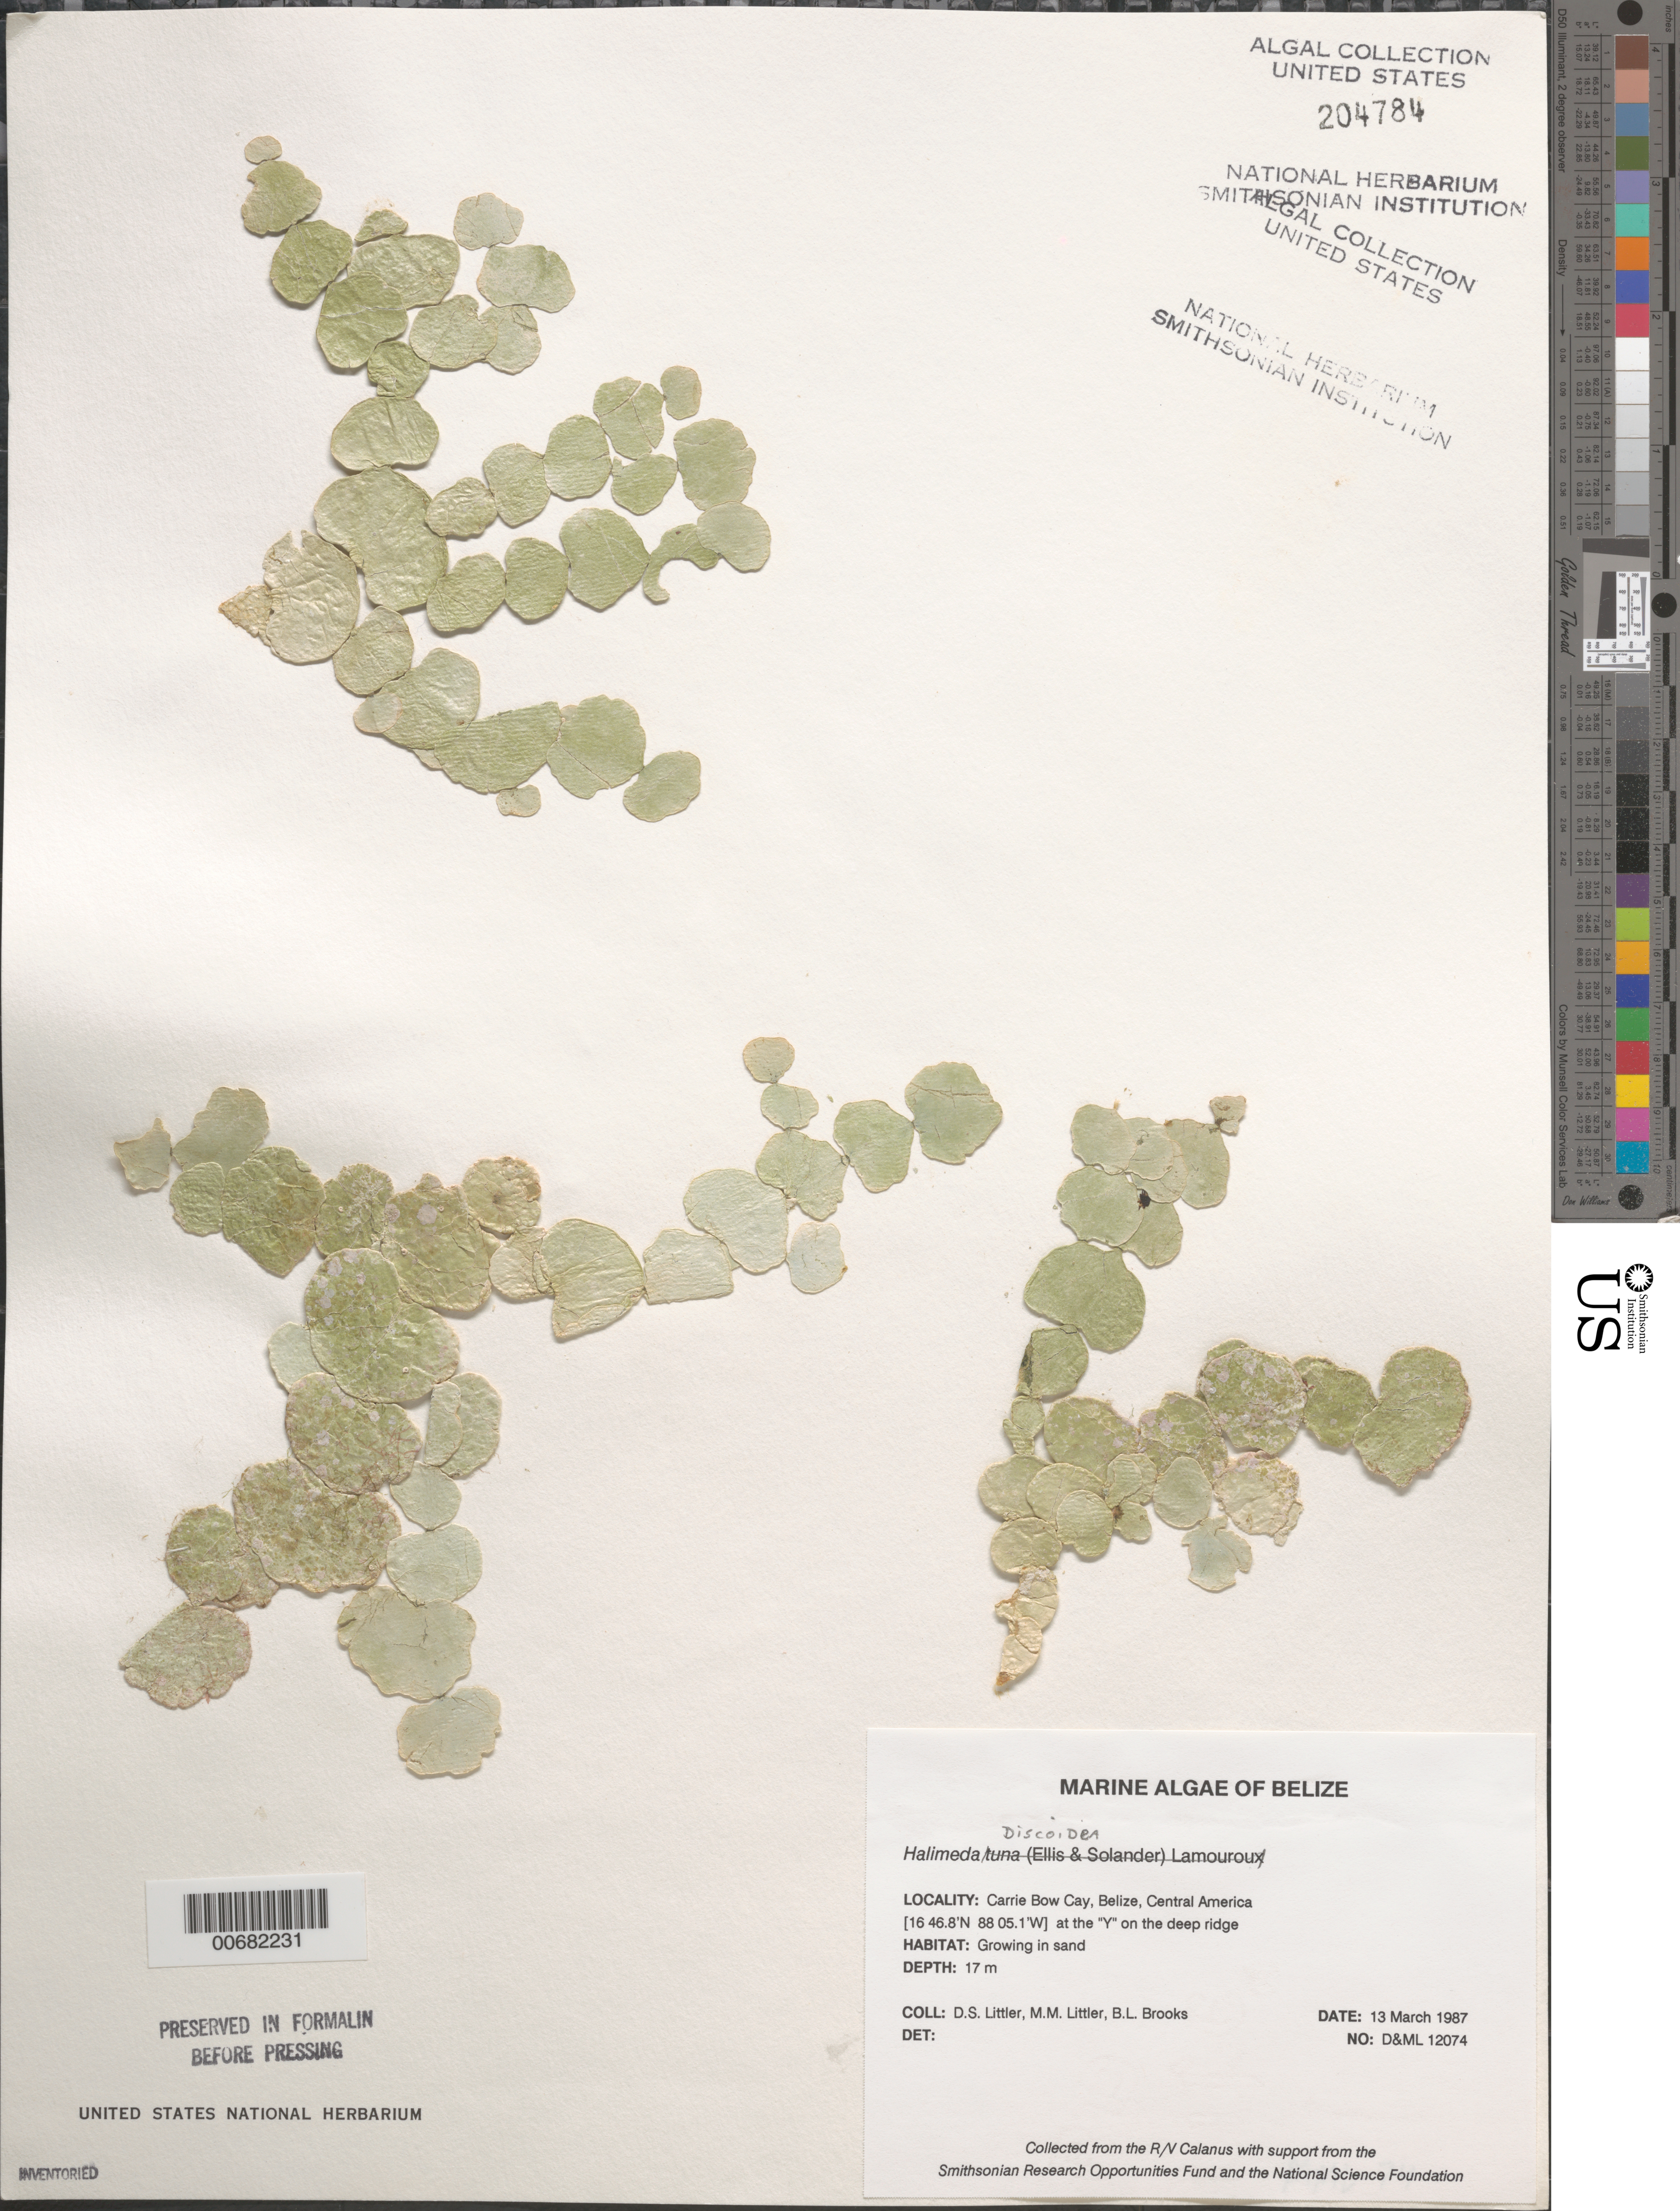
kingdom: Plantae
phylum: Chlorophyta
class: Ulvophyceae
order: Bryopsidales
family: Halimedaceae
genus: Halimeda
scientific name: Halimeda discoidea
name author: Decne.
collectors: D. S. Littler, M. M. Littler & B. Brooks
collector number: D&ML 12074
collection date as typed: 13 Mar 1987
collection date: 1987-03-13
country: Belize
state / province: Stann Creek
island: Carrie Bow Cay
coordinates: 16 46.8' N, 88 05.1' W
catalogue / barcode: US 204784